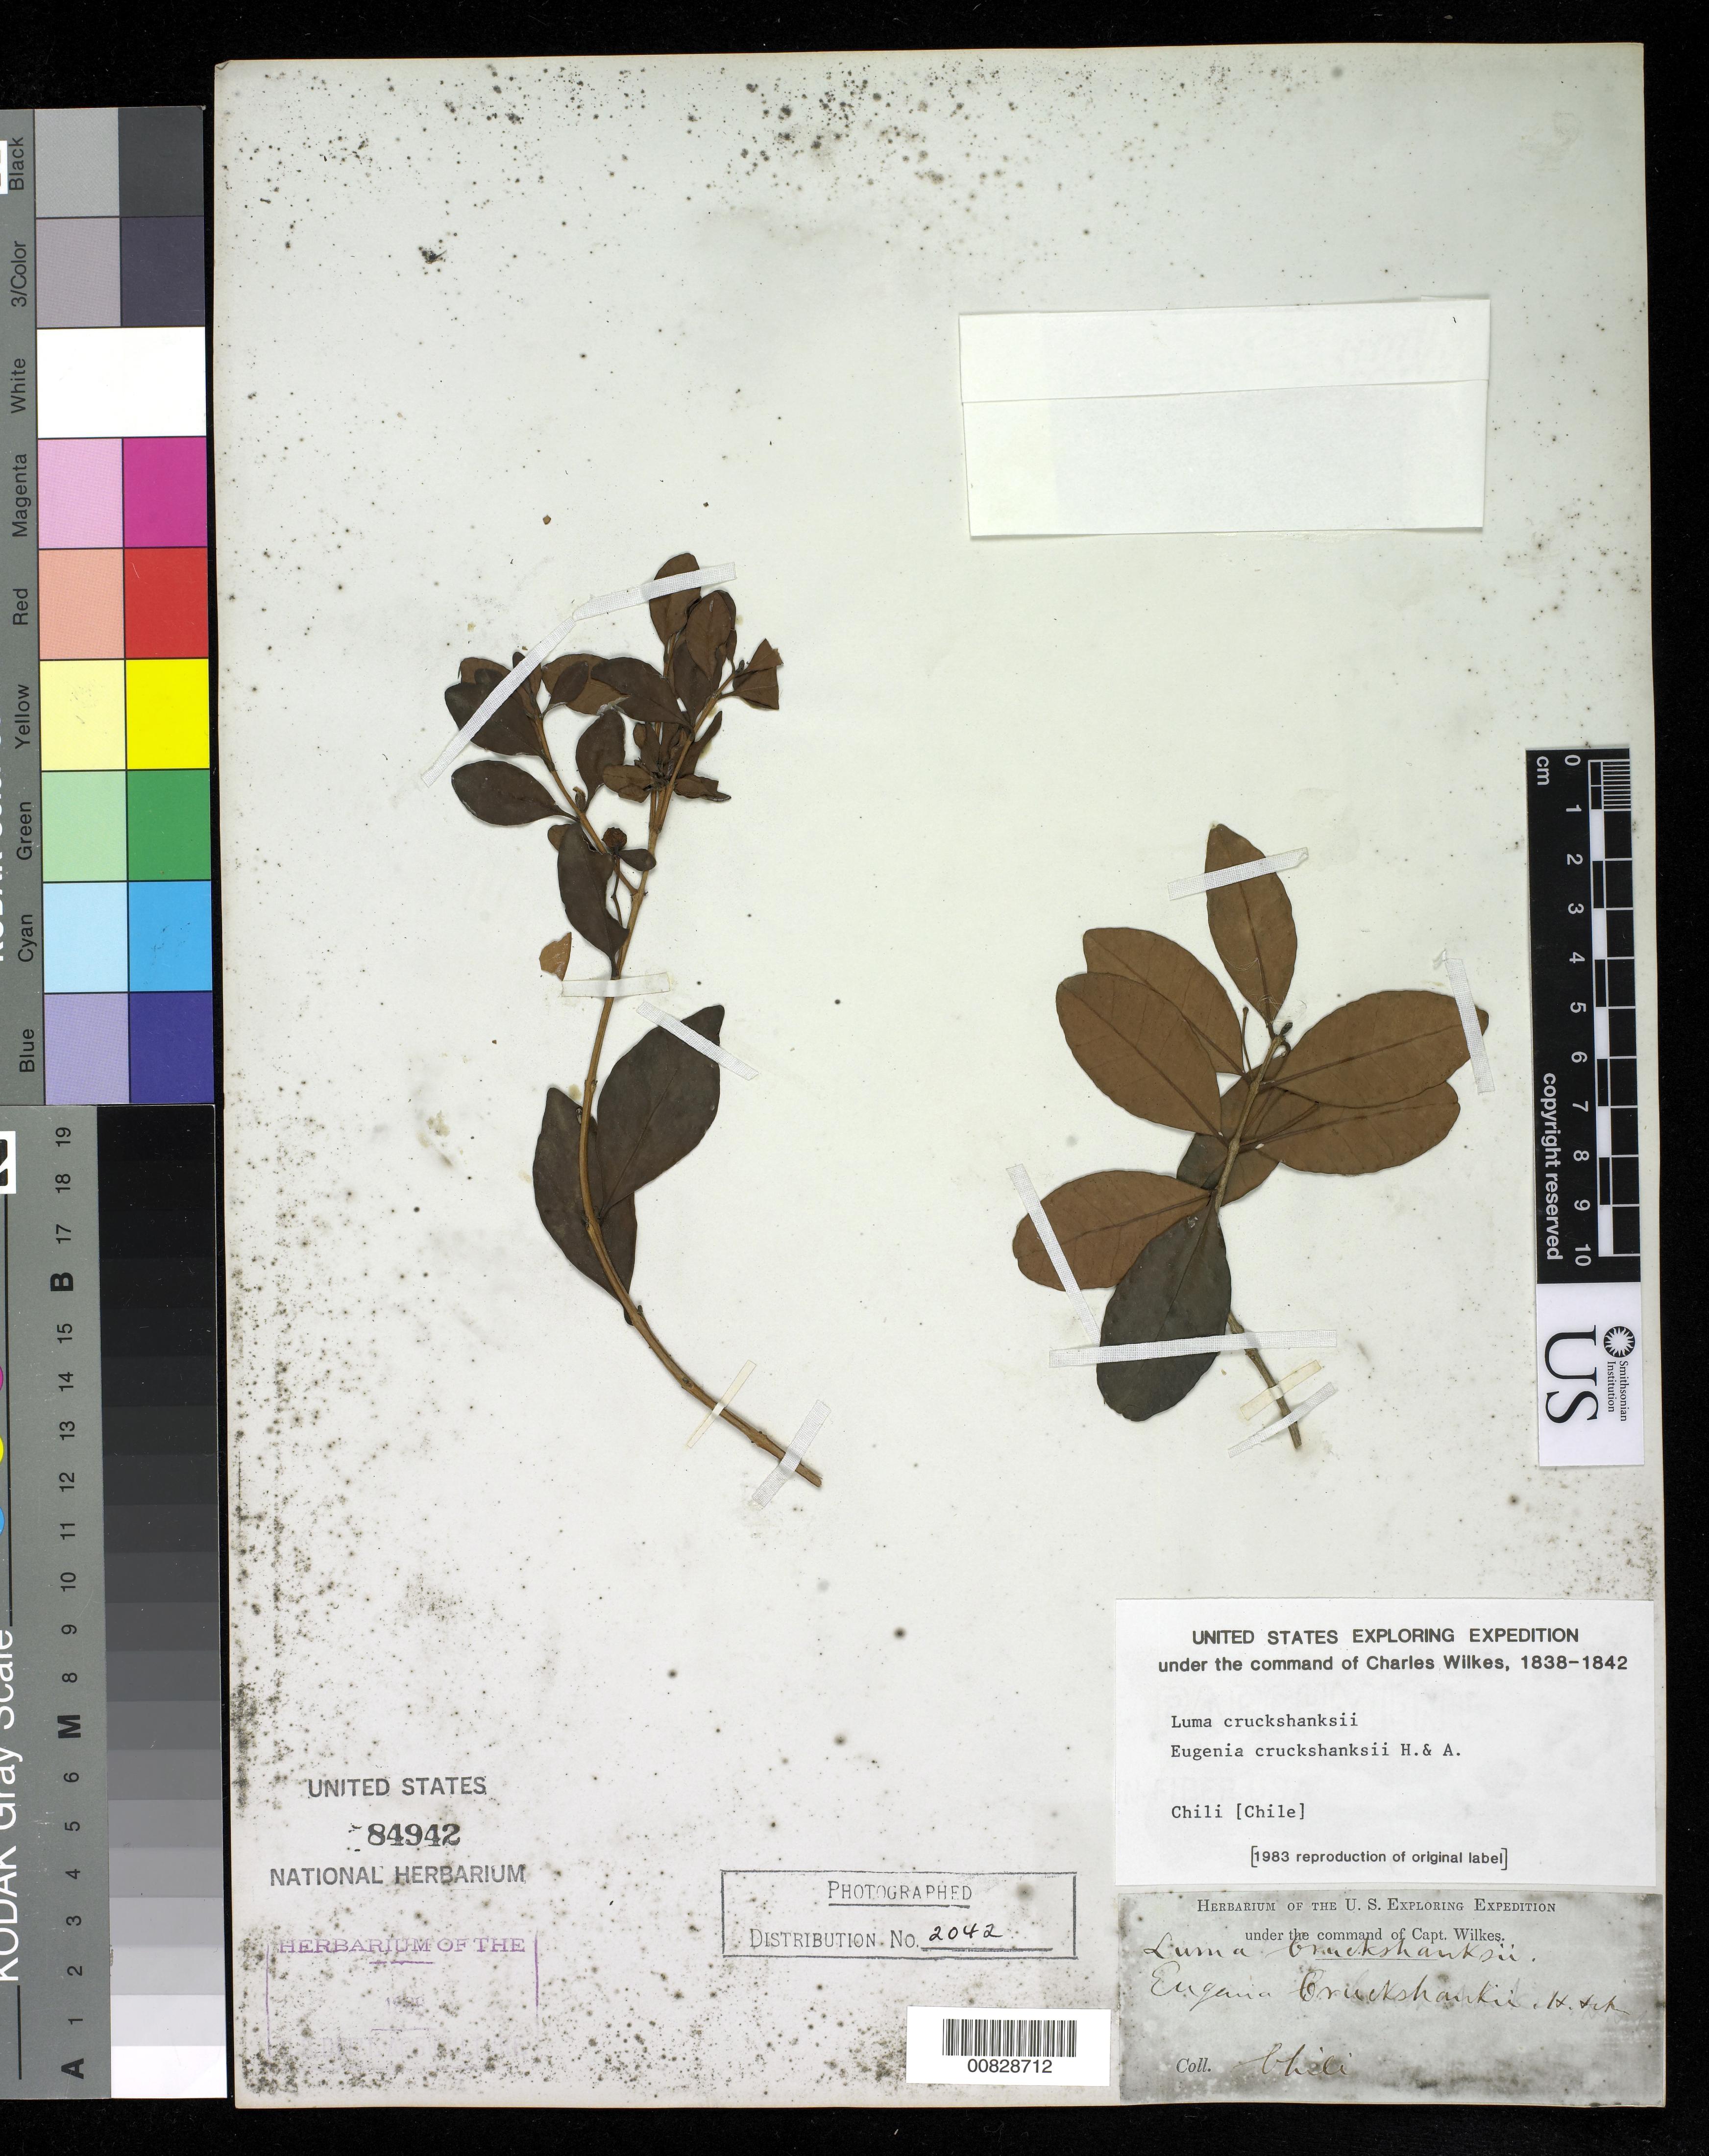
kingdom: Plantae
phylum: Tracheophyta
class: Magnoliopsida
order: Myrtales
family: Myrtaceae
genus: Temu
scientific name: Temu cruckshanksii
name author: (Hook. & Arn.) O. Berg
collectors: Wilkes Explor. Exped.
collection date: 1838/1842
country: Chile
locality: Chili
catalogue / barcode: US 84942